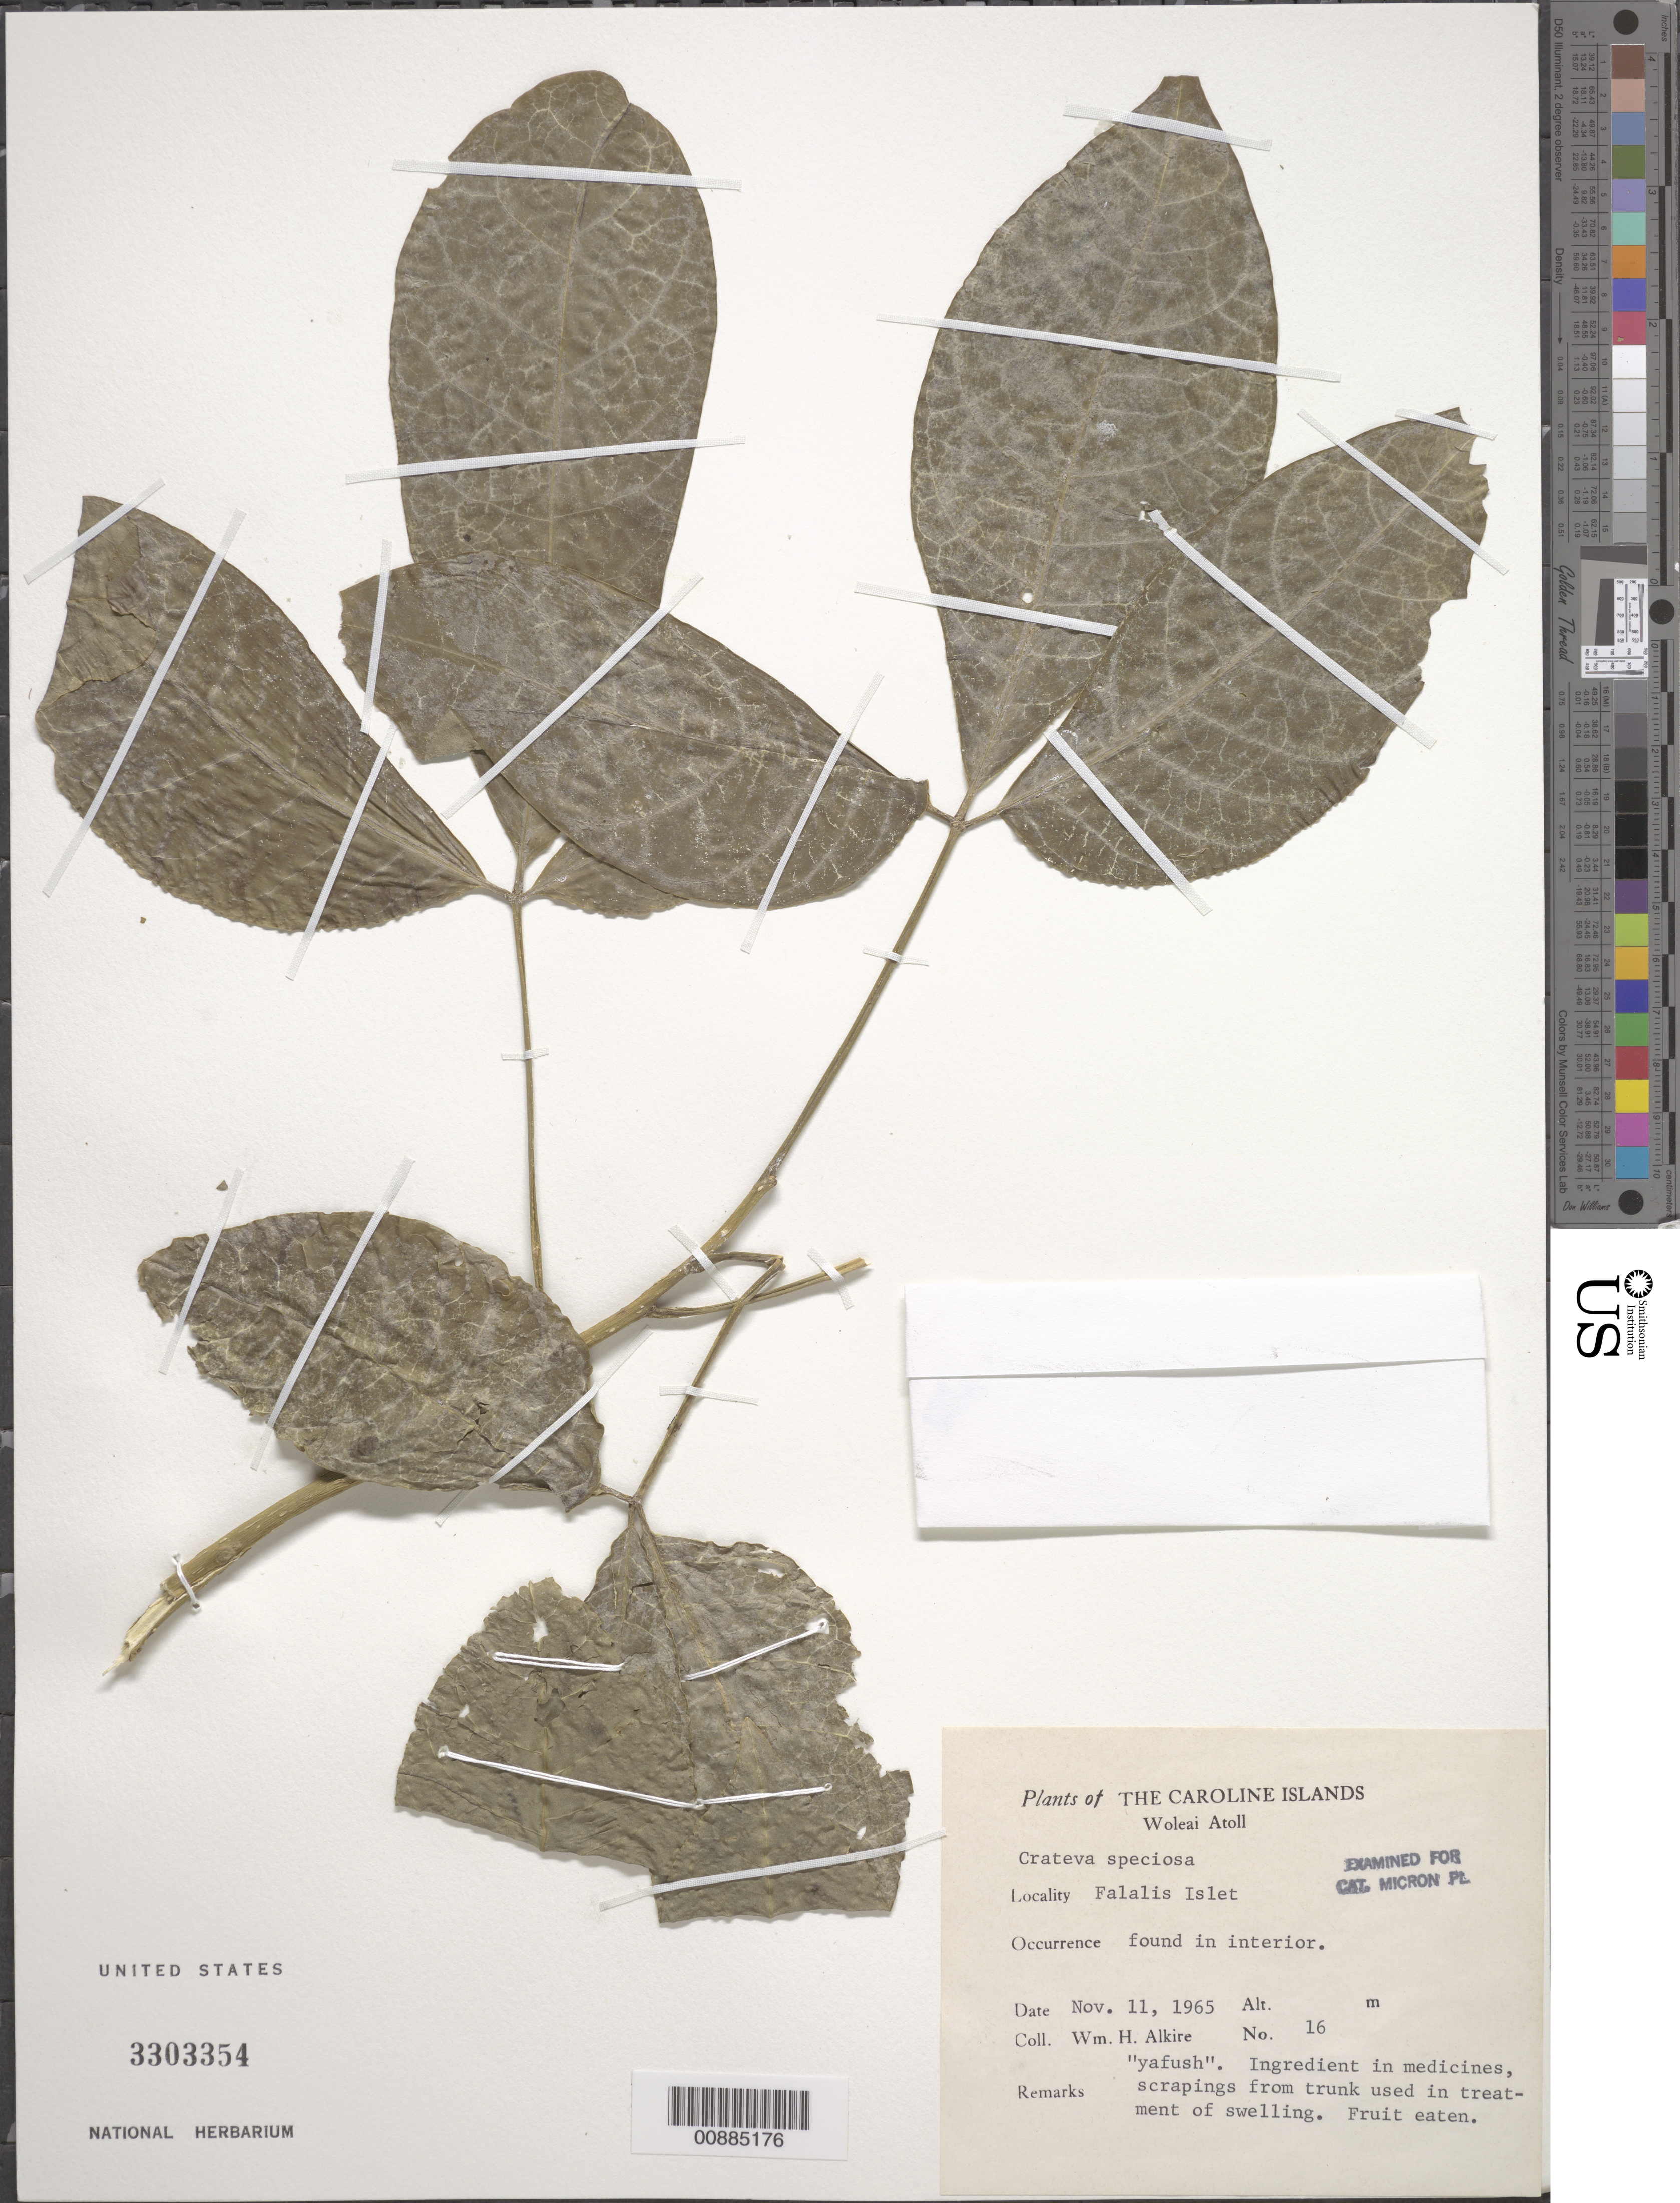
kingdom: Plantae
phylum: Tracheophyta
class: Magnoliopsida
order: Brassicales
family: Capparaceae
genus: Crateva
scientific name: Crateva speciosa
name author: Volkens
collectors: W. Alkire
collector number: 16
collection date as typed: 11 Nov 1965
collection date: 1965-11-11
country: Micronesia, Federated States of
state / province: Yap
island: Woleai Atoll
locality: Falalis Islet interior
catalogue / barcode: US 3303354